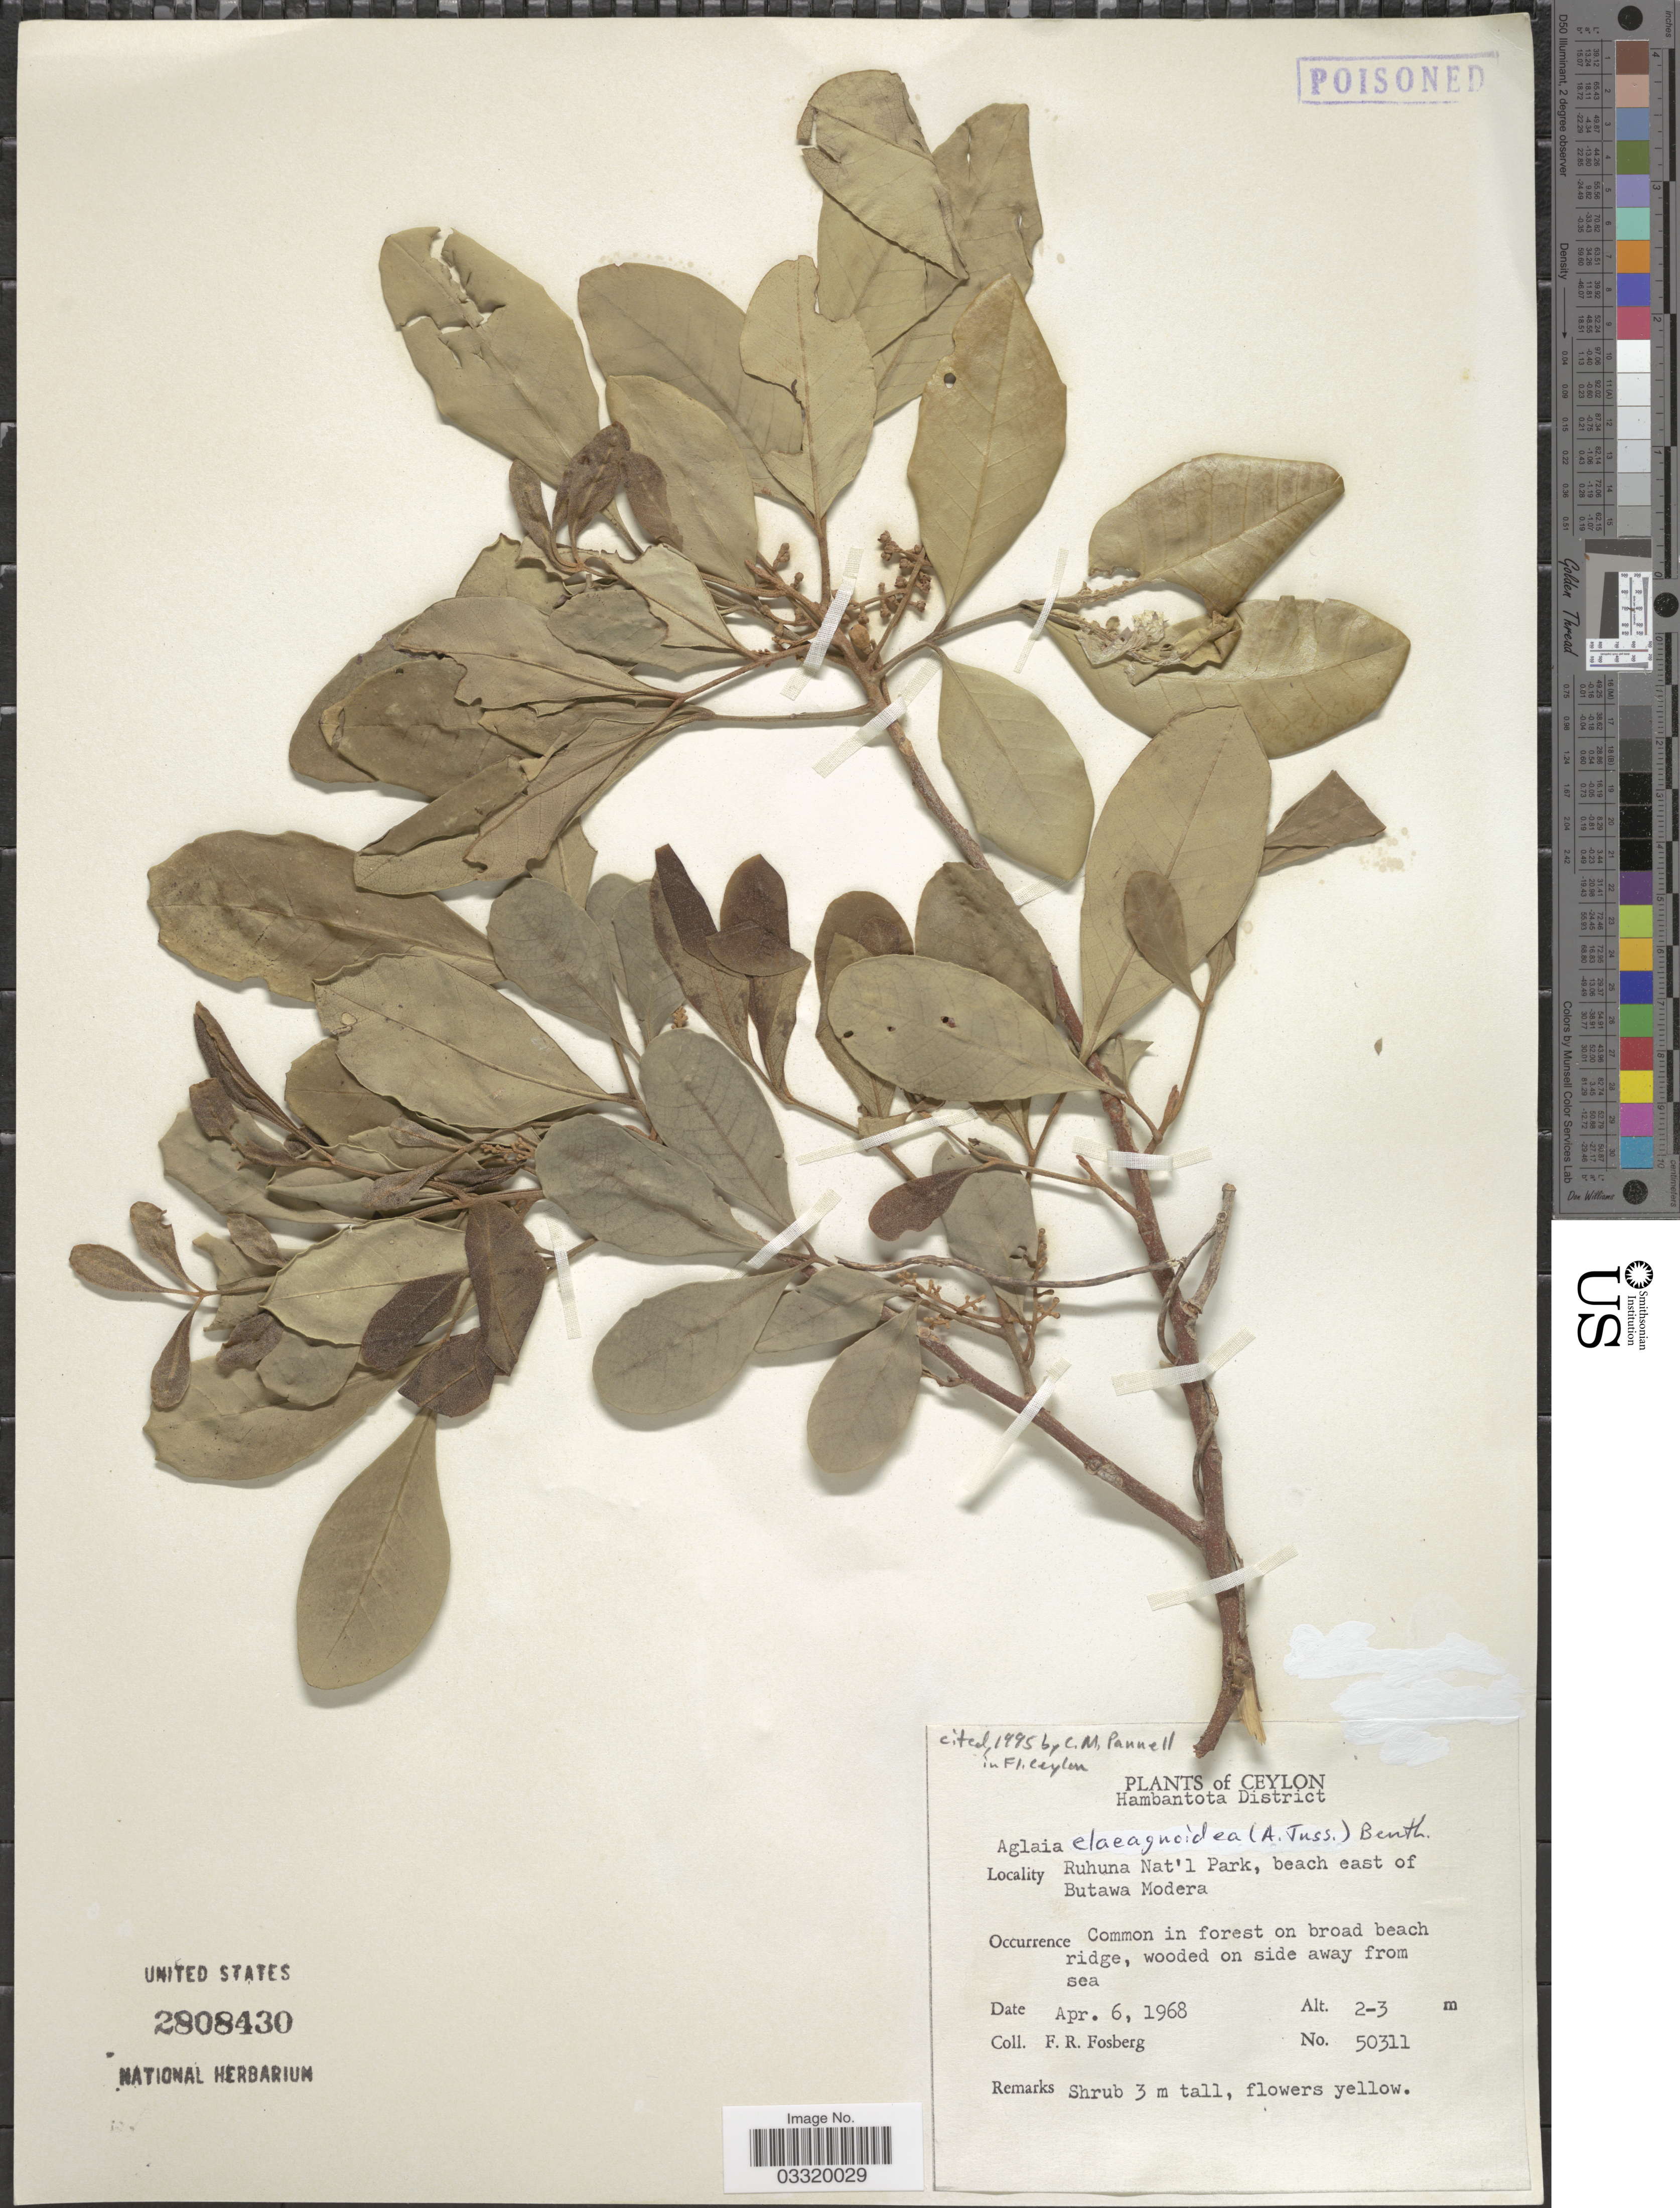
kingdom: Plantae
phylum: Tracheophyta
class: Magnoliopsida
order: Sapindales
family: Meliaceae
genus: Aglaia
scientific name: Aglaia elaeagnoidea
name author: (A. Juss.) Benth.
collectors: F. R. Fosberg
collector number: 50311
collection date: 1968-04-06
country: Sri Lanka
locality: Ceylon. Hambantota District. Ruhuna Nat'l Park, beach east of Butawa Modera.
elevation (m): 2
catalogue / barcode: US 2808430